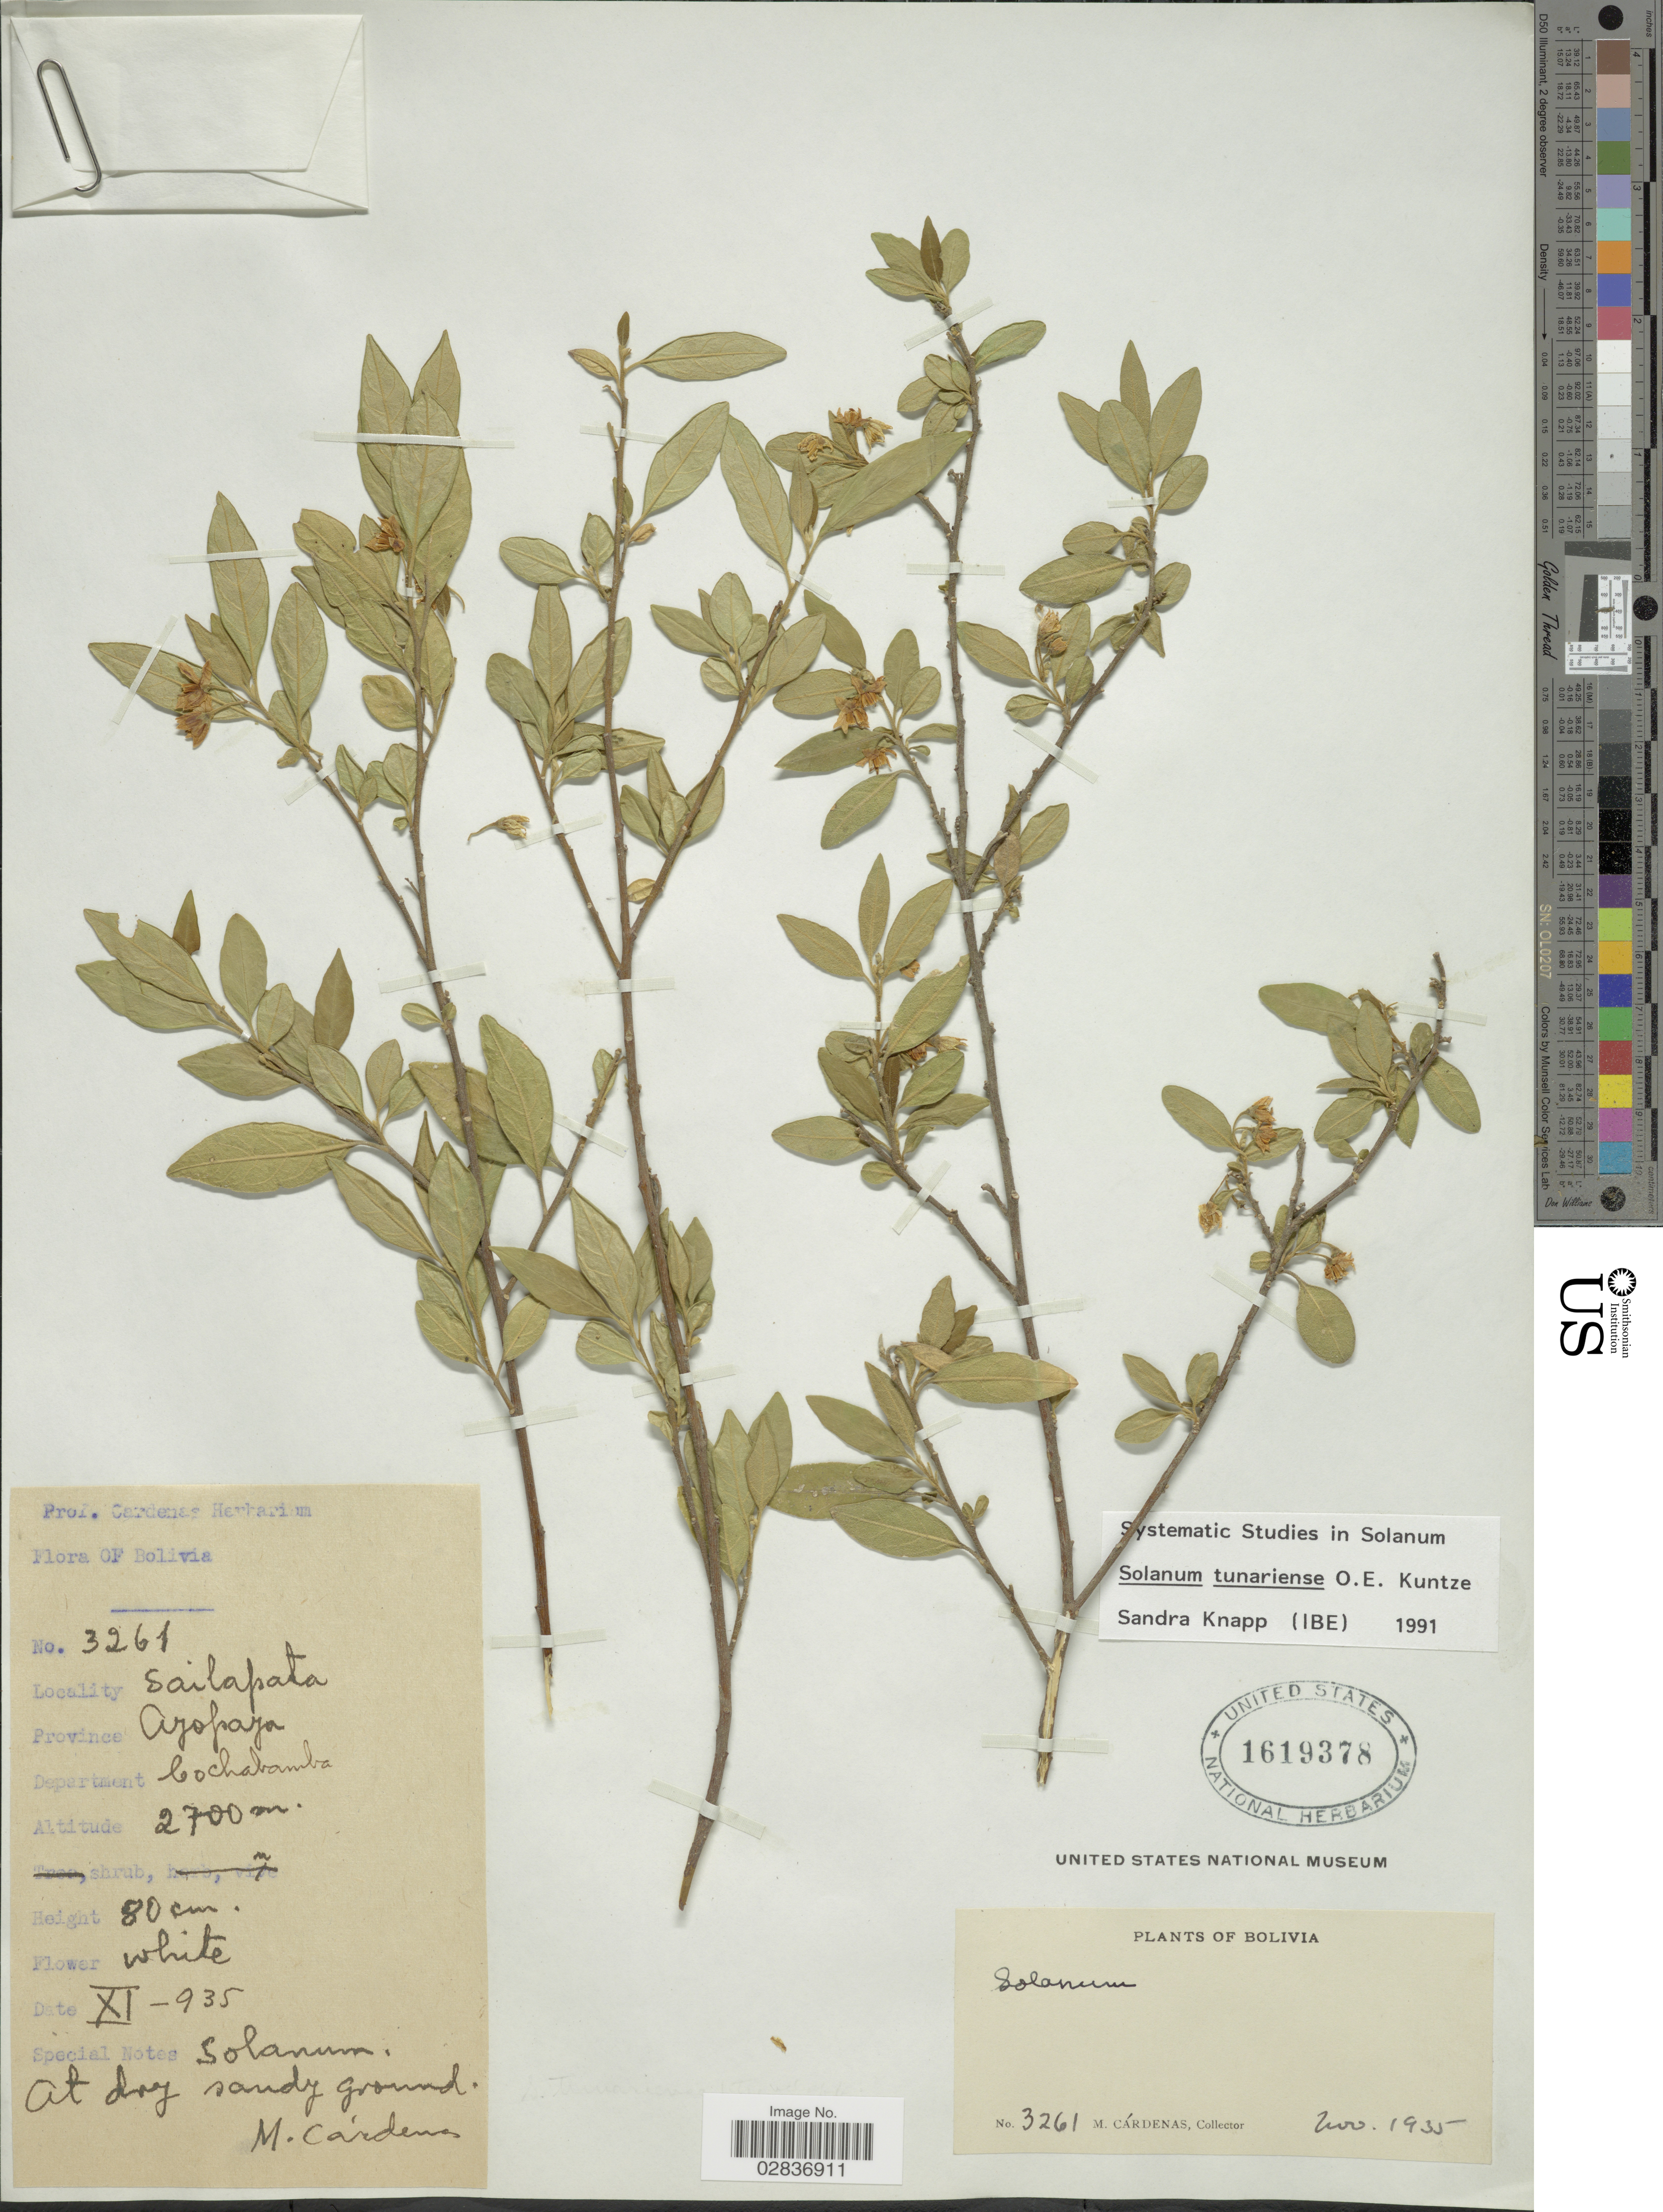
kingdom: Plantae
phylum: Tracheophyta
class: Magnoliopsida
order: Solanales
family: Solanaceae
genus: Solanum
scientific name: Solanum tunariense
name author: Kuntze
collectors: M. Cárdenas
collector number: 3261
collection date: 1935-11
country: Bolivia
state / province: Cochabamba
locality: Sailapata, Province Ayopaya, Department Cochabamba.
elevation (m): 2700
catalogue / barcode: US 1619378